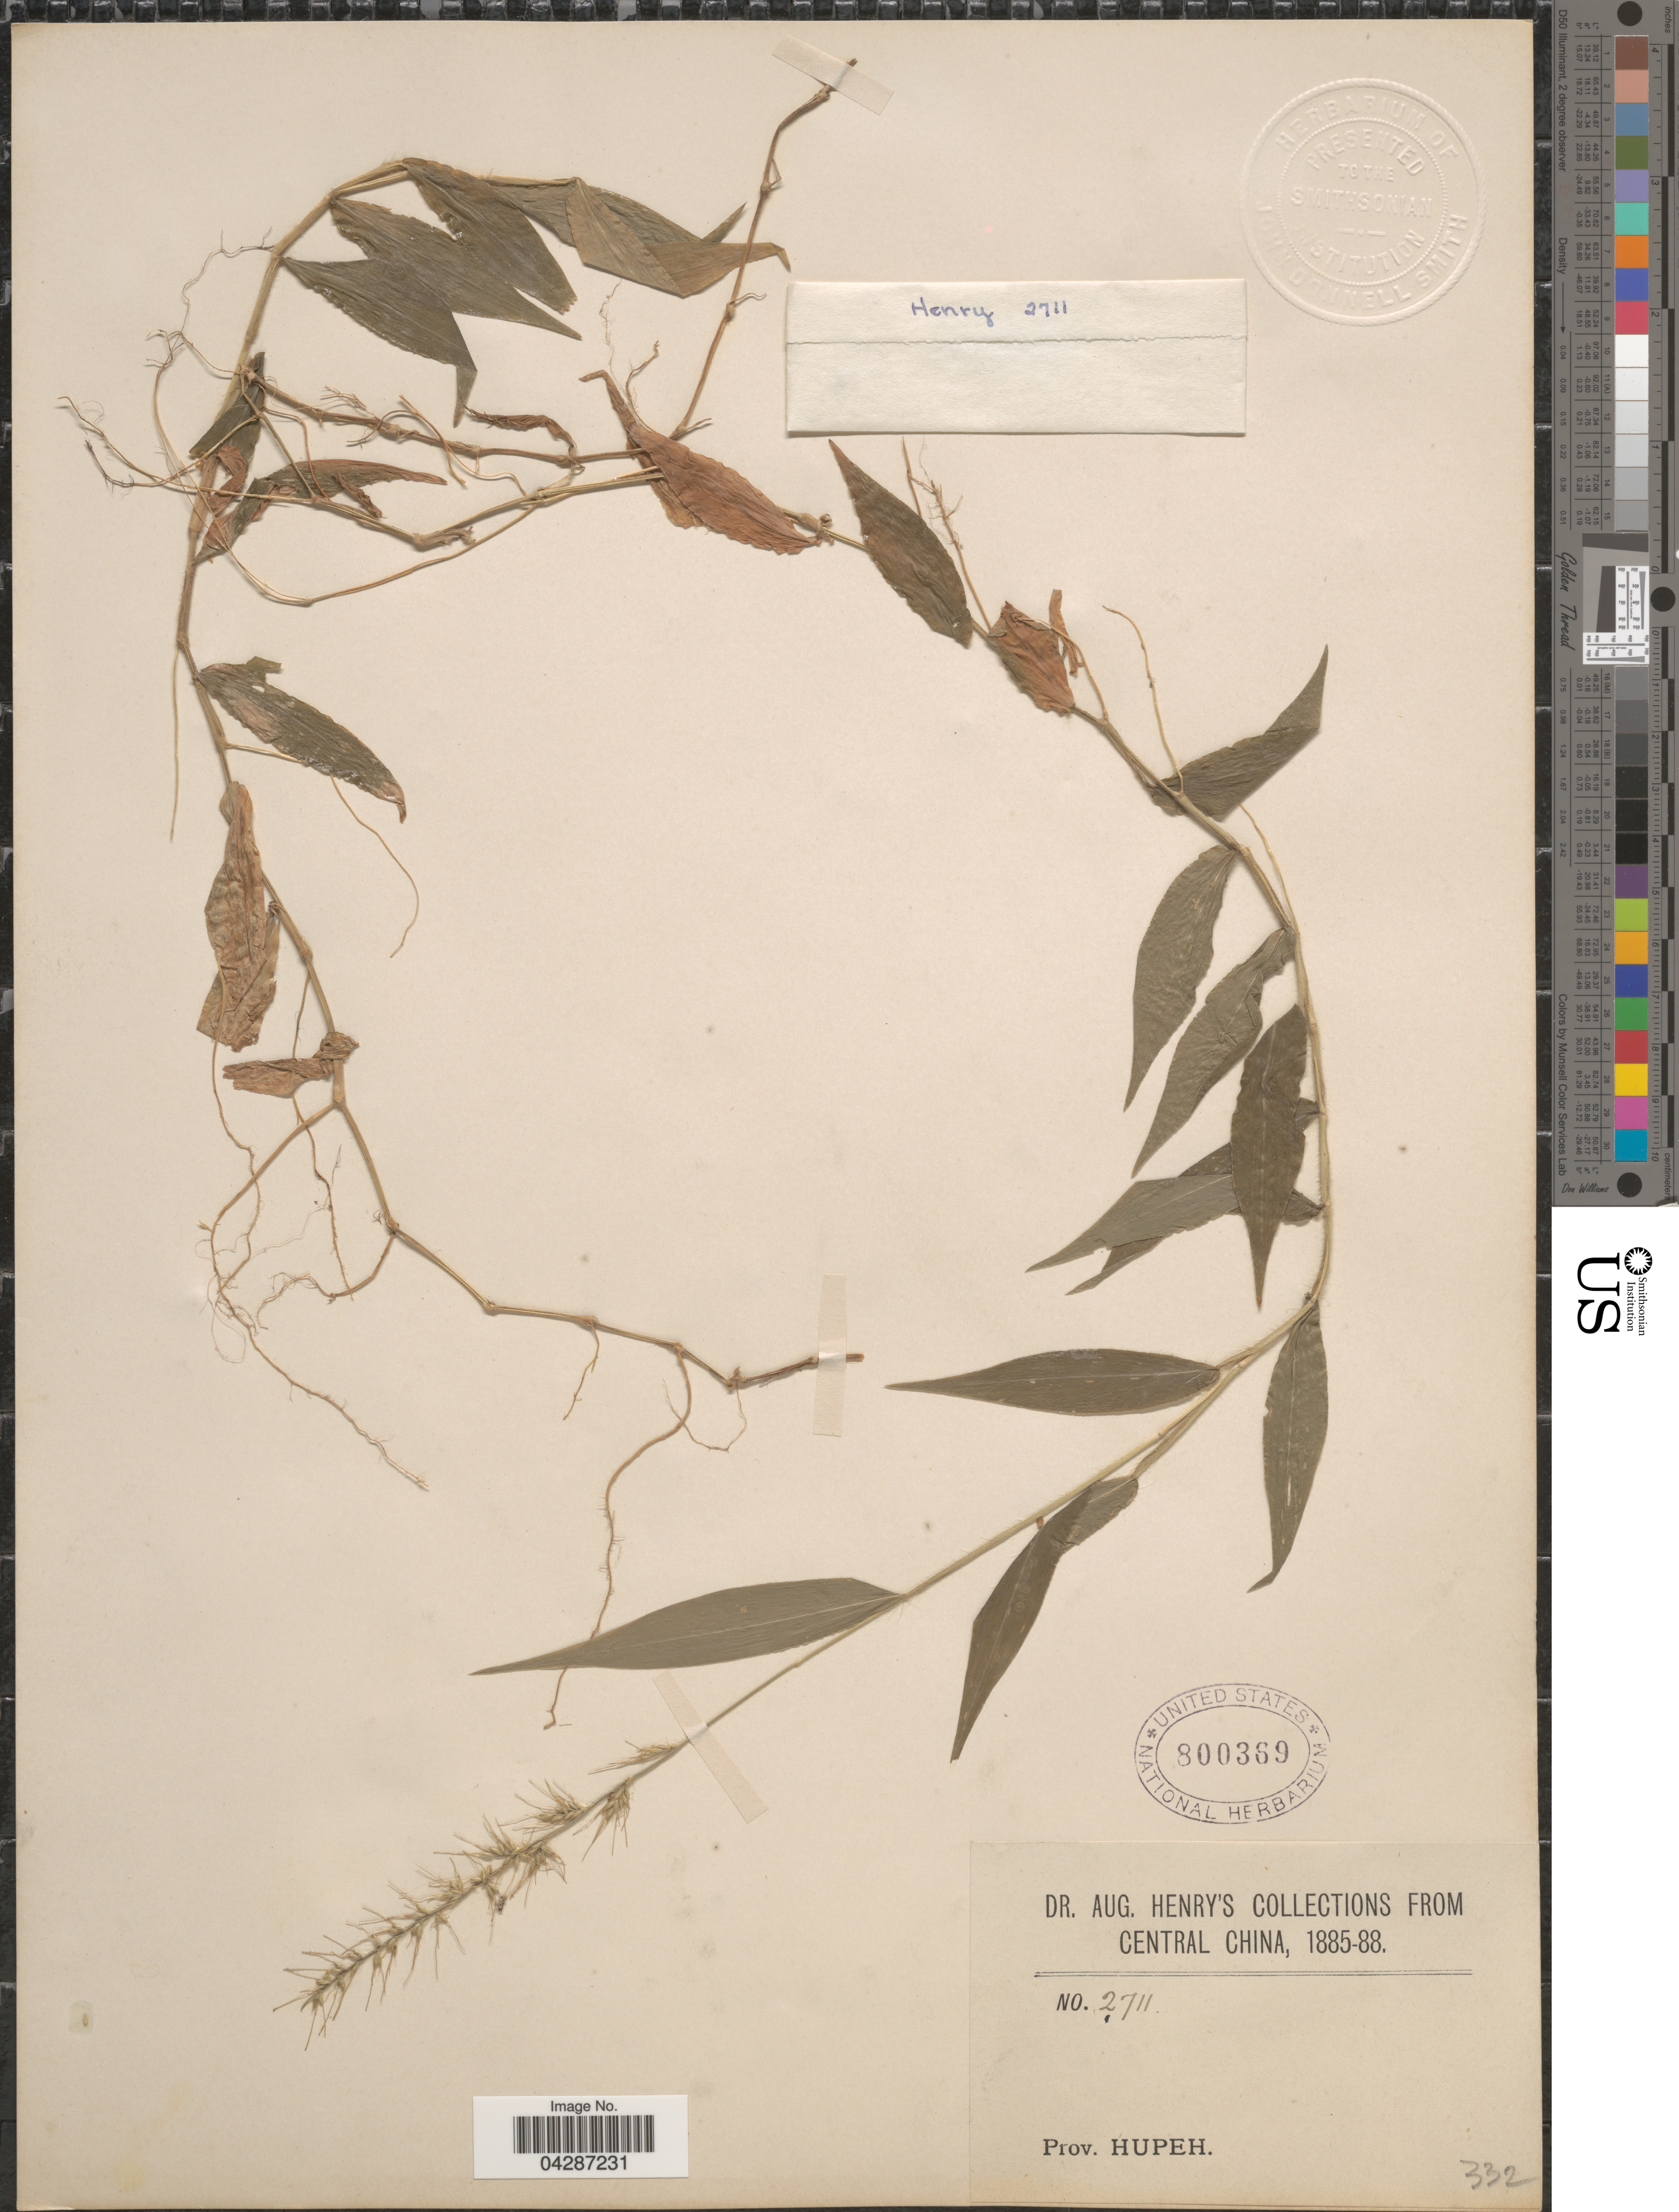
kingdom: Plantae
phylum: Tracheophyta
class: Liliopsida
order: Poales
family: Poaceae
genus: Oplismenus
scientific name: Oplismenus undulatifolius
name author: (Ard.) P. Beauv.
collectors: A. Henry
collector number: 2711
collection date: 1885/1888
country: China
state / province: Hubei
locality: Central China. Prov. Hupeh.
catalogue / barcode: US 800369